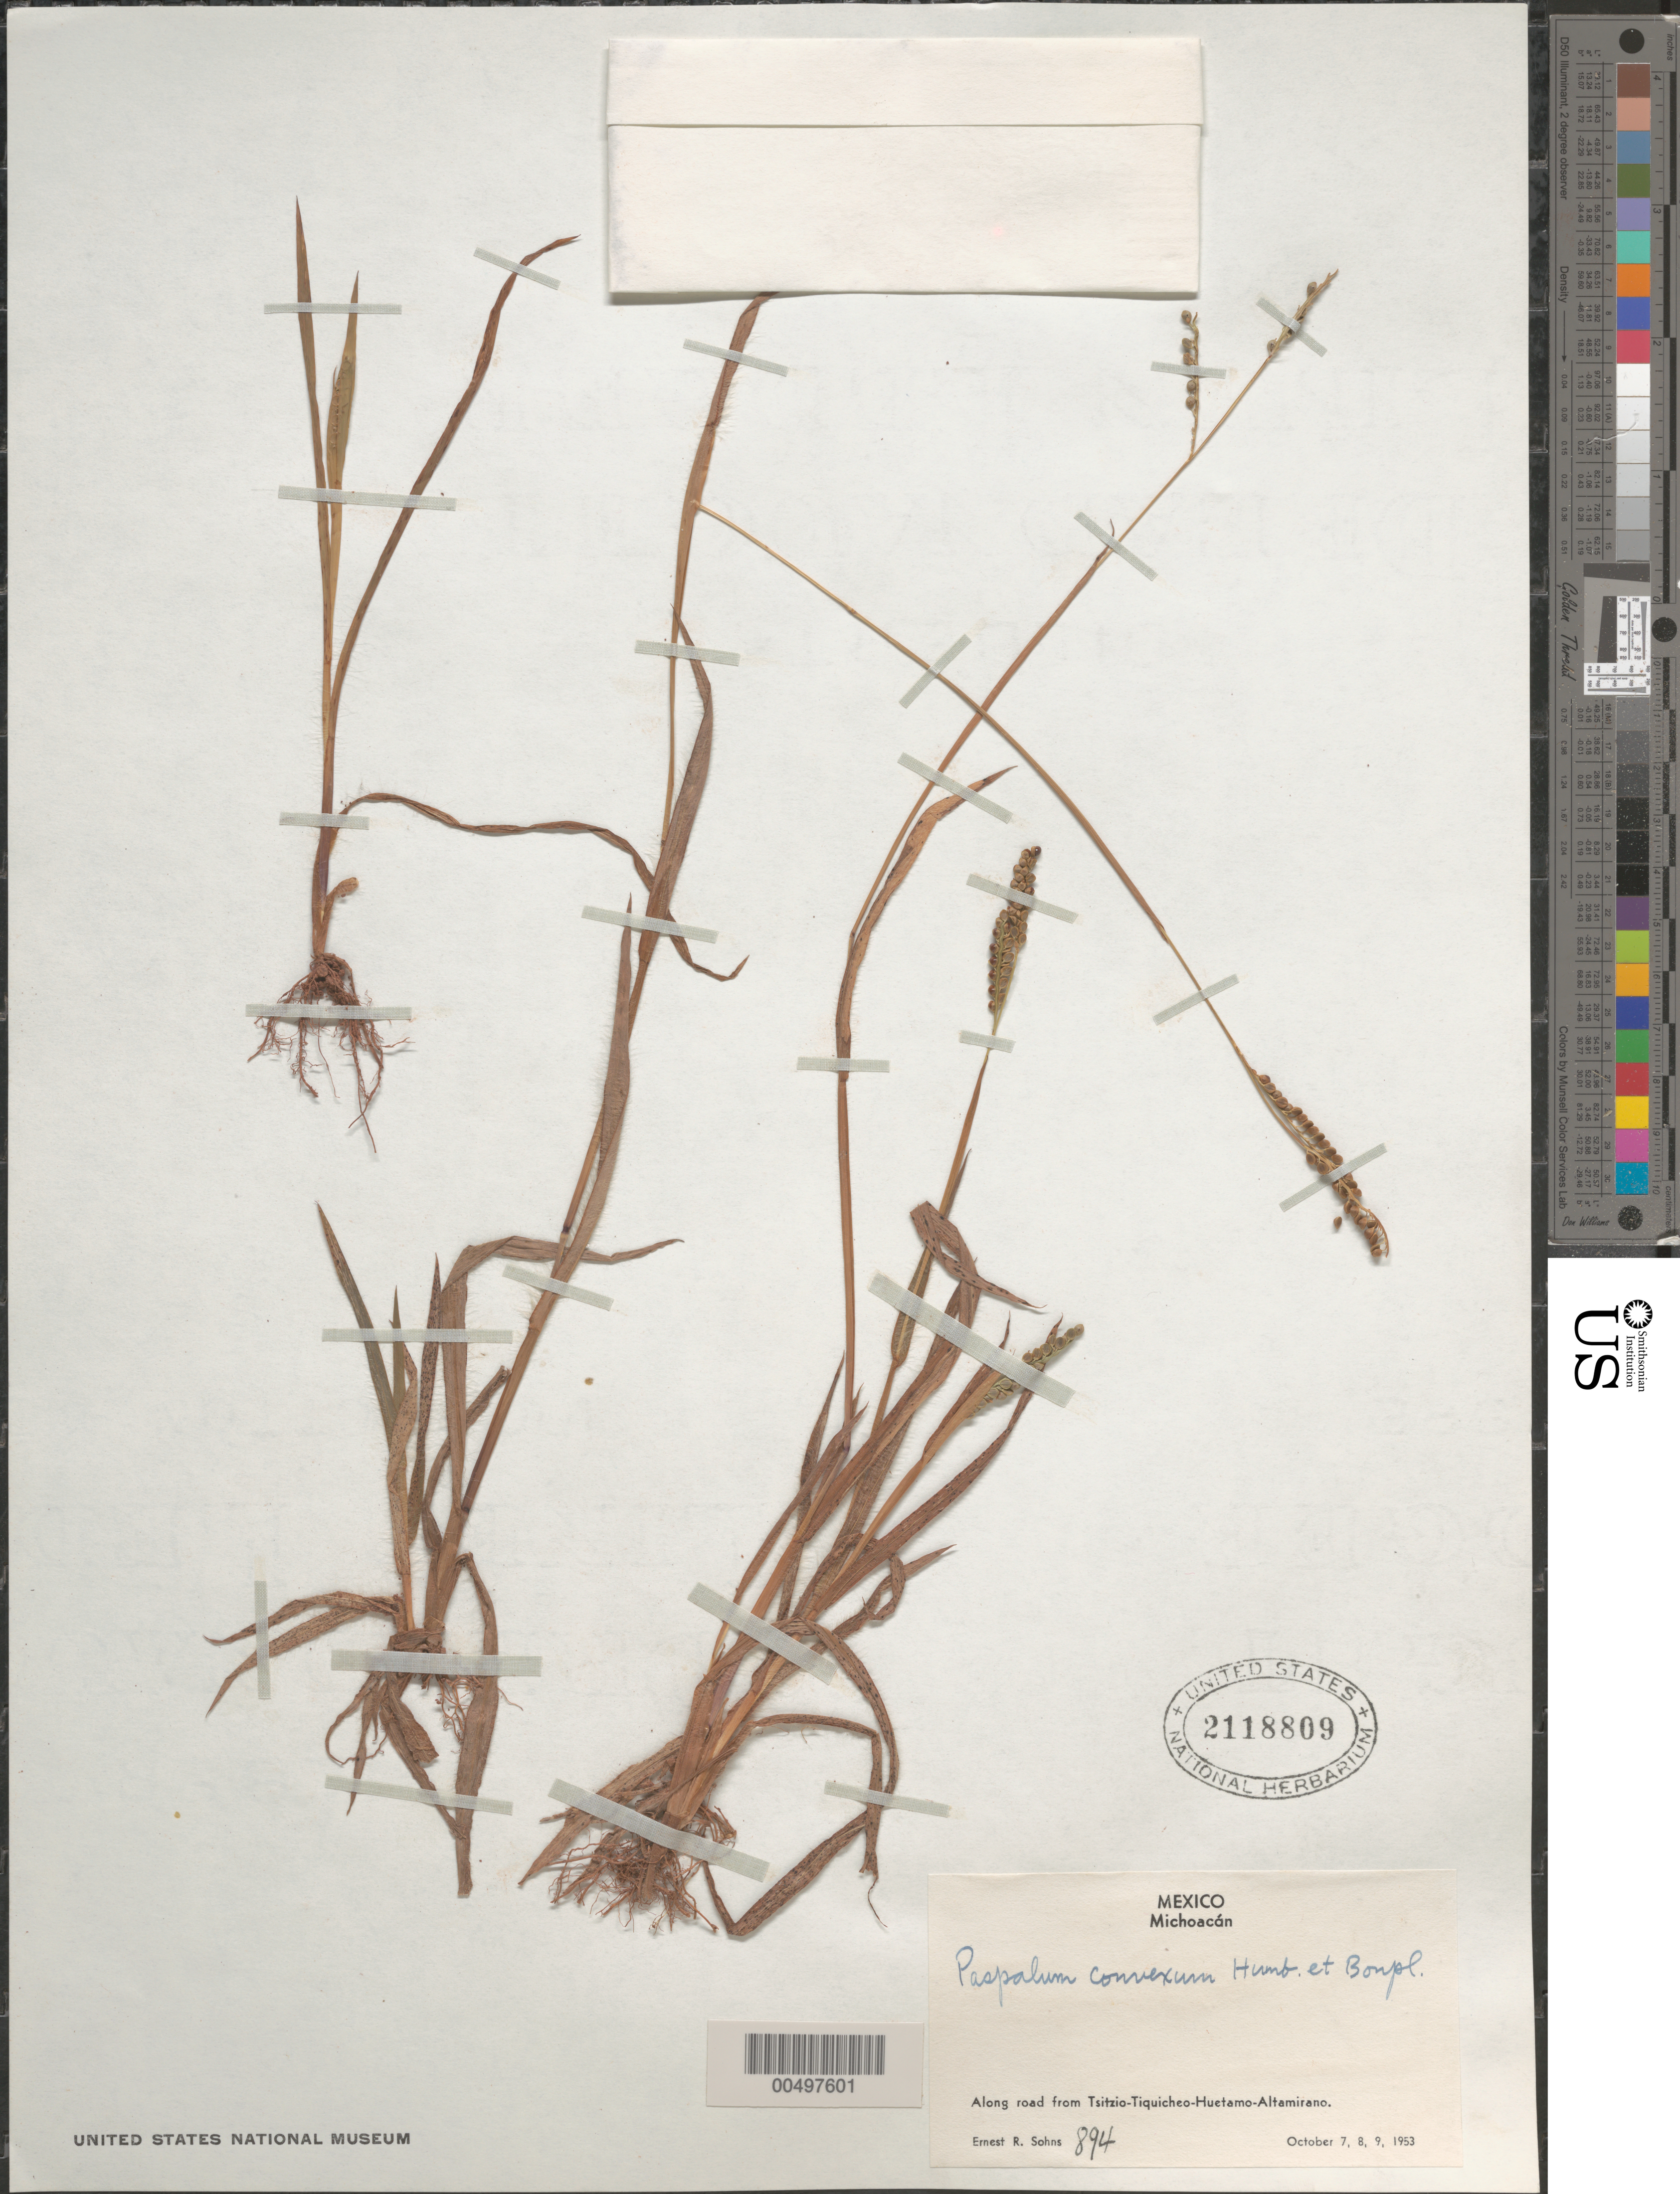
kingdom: Plantae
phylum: Tracheophyta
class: Liliopsida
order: Poales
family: Poaceae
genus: Paspalum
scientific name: Paspalum convexum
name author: Humb. & Bonpl. ex Flüggé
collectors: E. R. Sohns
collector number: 894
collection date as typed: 7 Oct 1953 to 9 Oct 1953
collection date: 1953-10-07/1953-10-09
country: Mexico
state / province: Michoacán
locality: Along rd from Tsitzio-Tiquicheo-Huetamo-Altamirano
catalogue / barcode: US 2118809